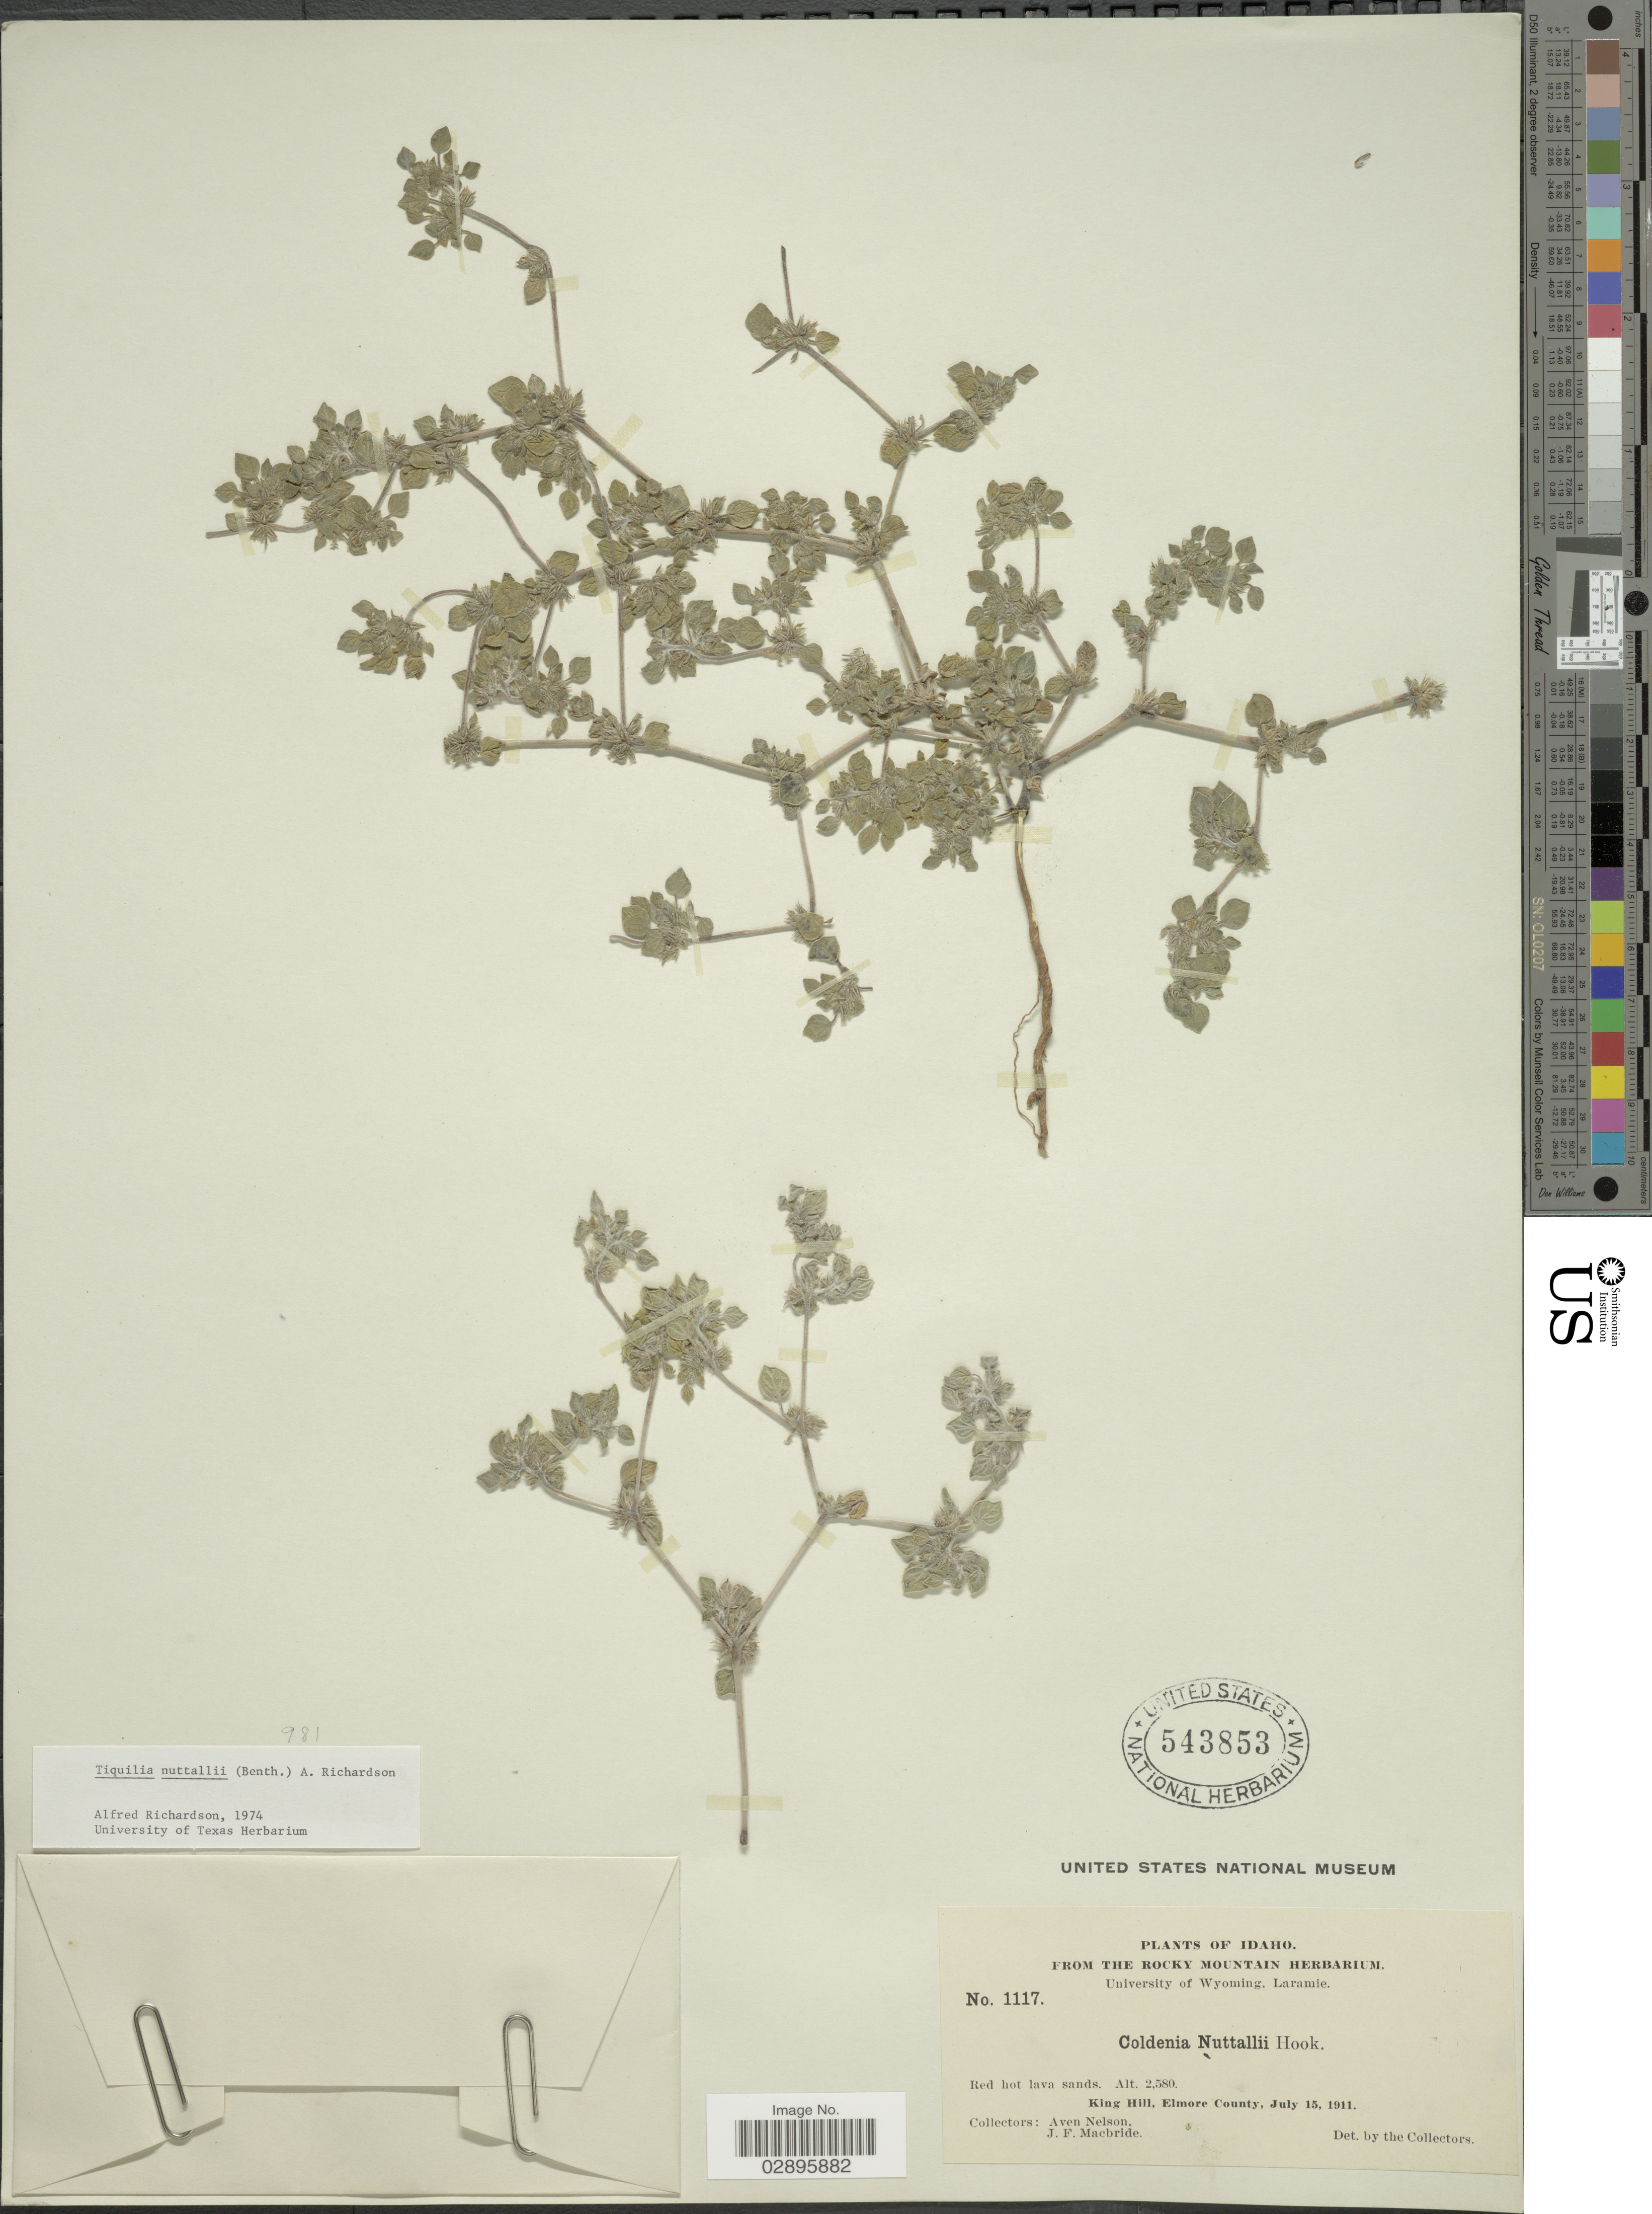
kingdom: Plantae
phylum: Tracheophyta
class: Magnoliopsida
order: Boraginales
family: Ehretiaceae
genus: Tiquilia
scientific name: Tiquilia nuttallii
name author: (Hook.) A.T. Richardson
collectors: A. Nelson & J. F. Macbride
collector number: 1117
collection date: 1911-07-15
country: United States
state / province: Idaho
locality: Red hot lava sands. King Hill, Elmore County.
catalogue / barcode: US 543853